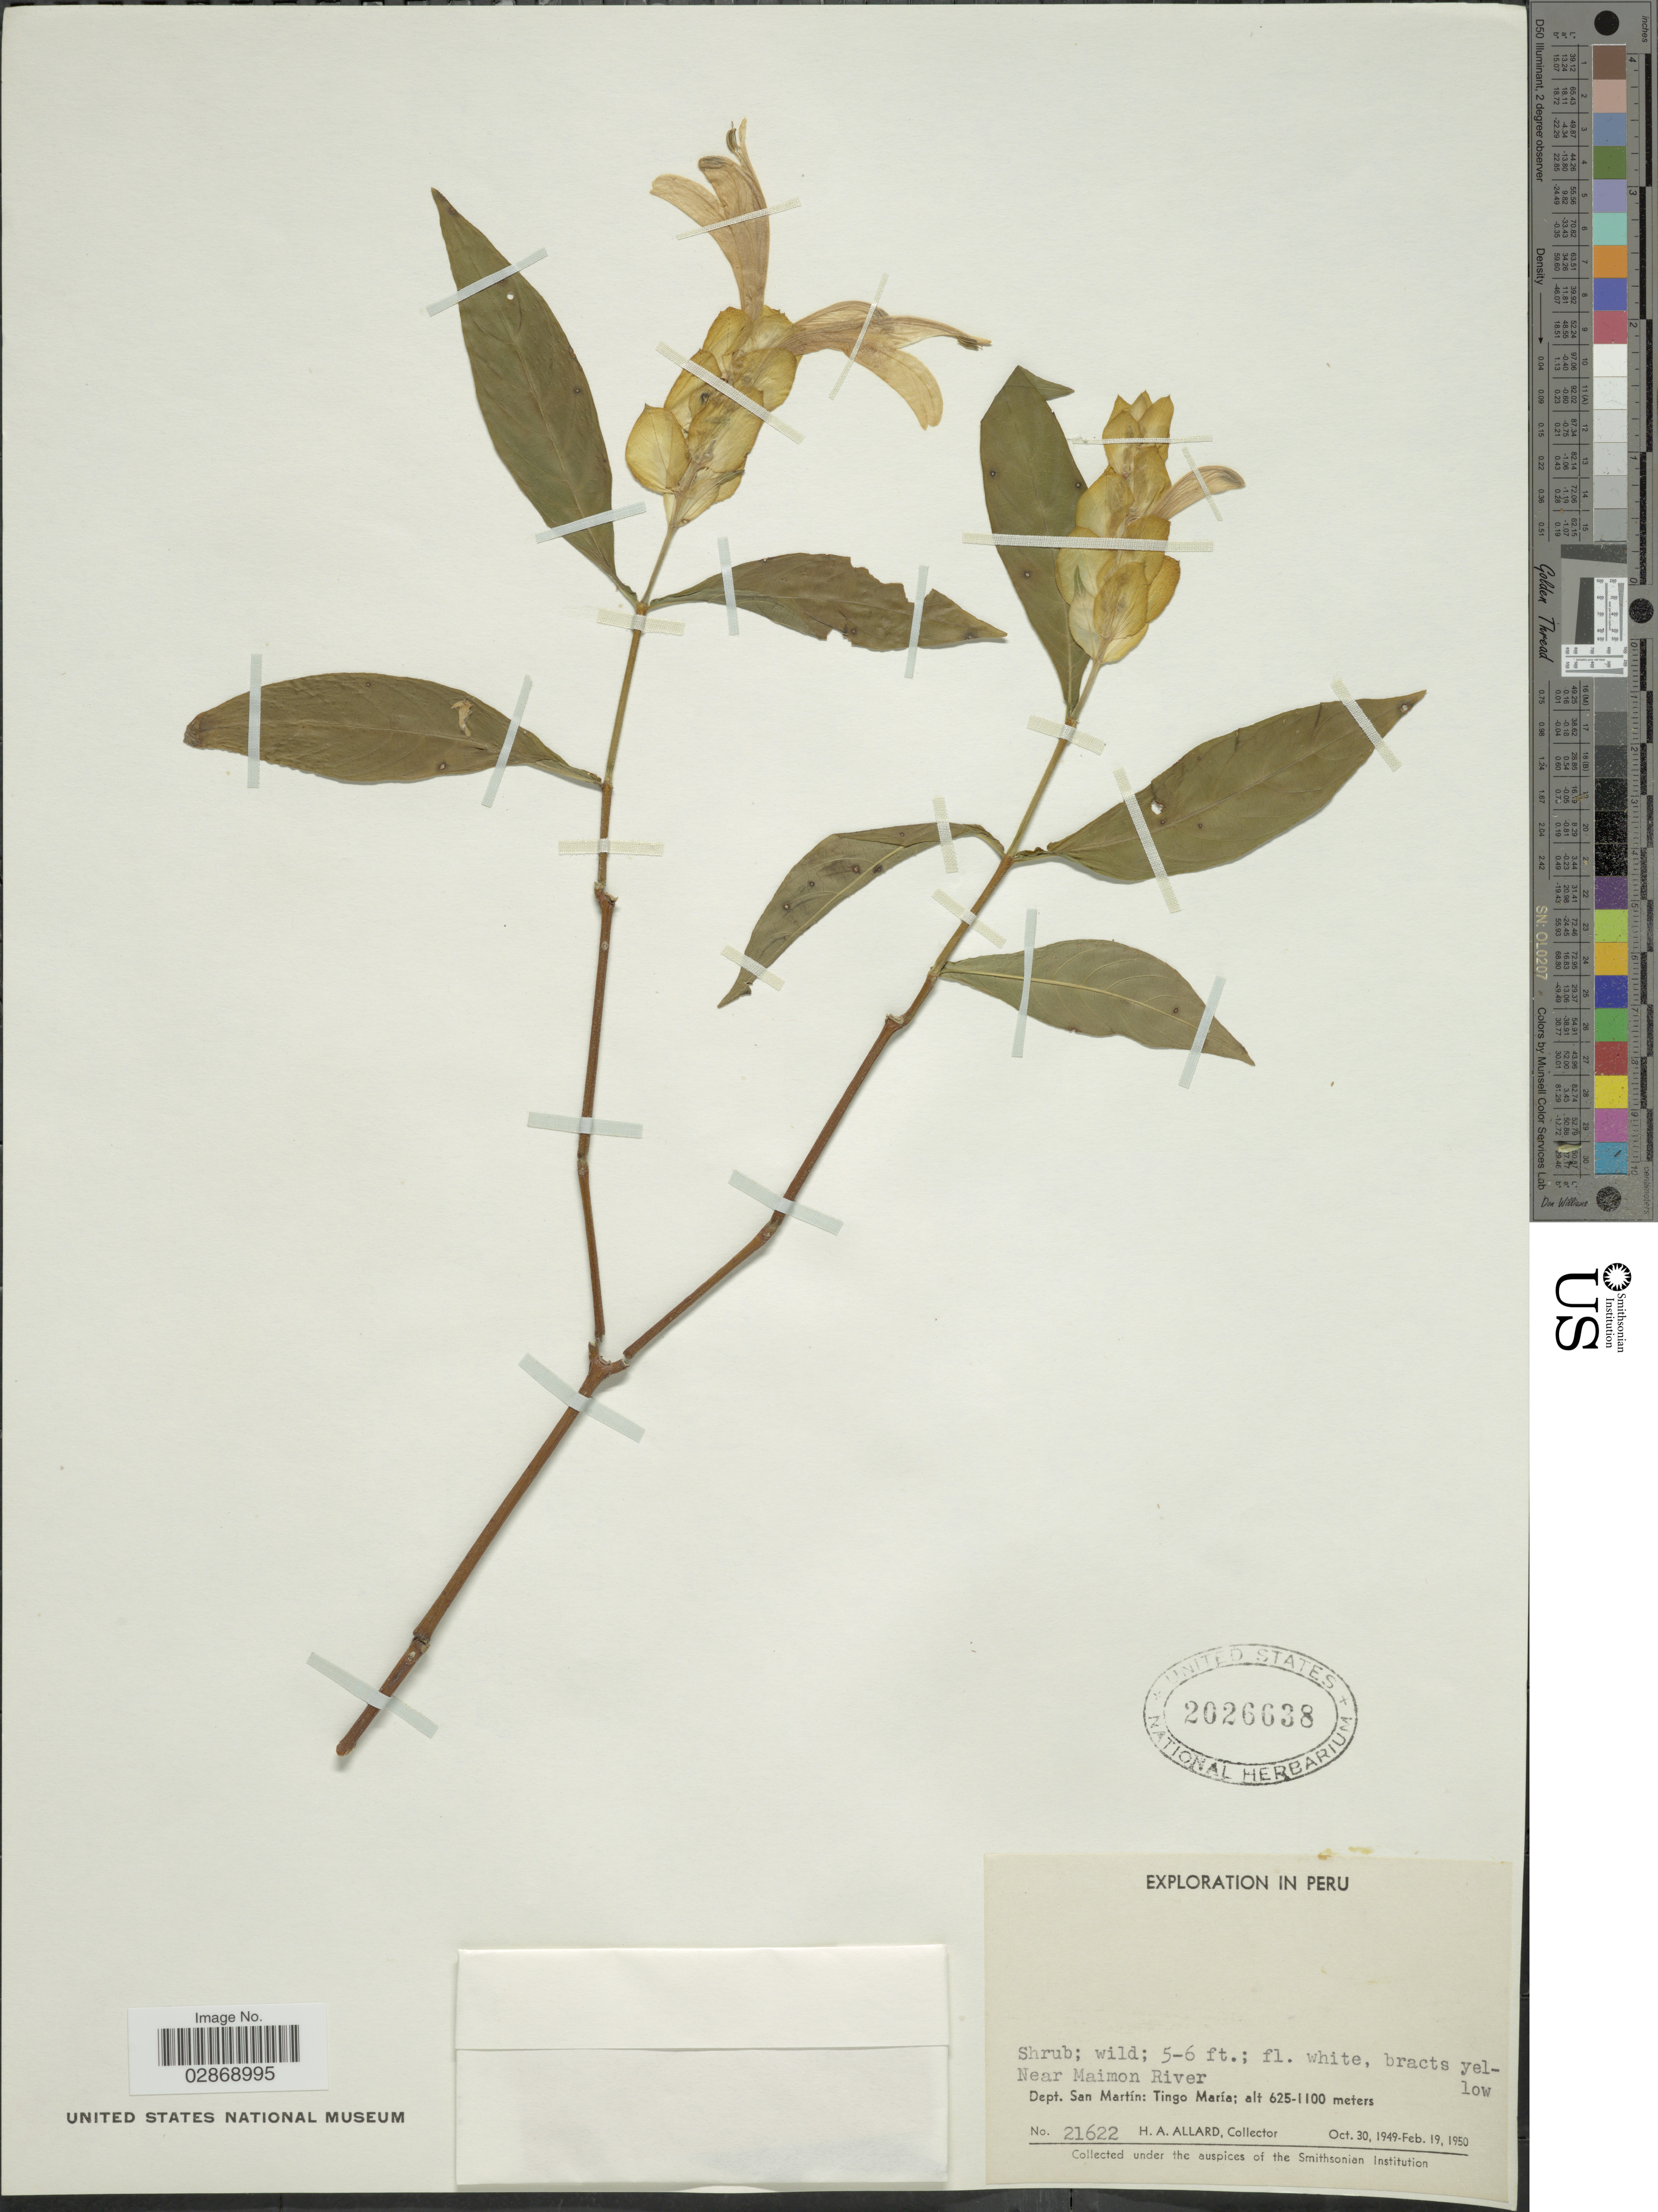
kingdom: Plantae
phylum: Tracheophyta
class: Magnoliopsida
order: Lamiales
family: Acanthaceae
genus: Pachystachys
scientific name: Pachystachys lutea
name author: Nees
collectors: H. A. Allard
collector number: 21622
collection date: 1949-10-30/1950-02-19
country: Peru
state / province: San Martín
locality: Near Maimon River. Dept. San Martín: Tingo María.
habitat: near river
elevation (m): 625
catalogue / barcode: US 2026638